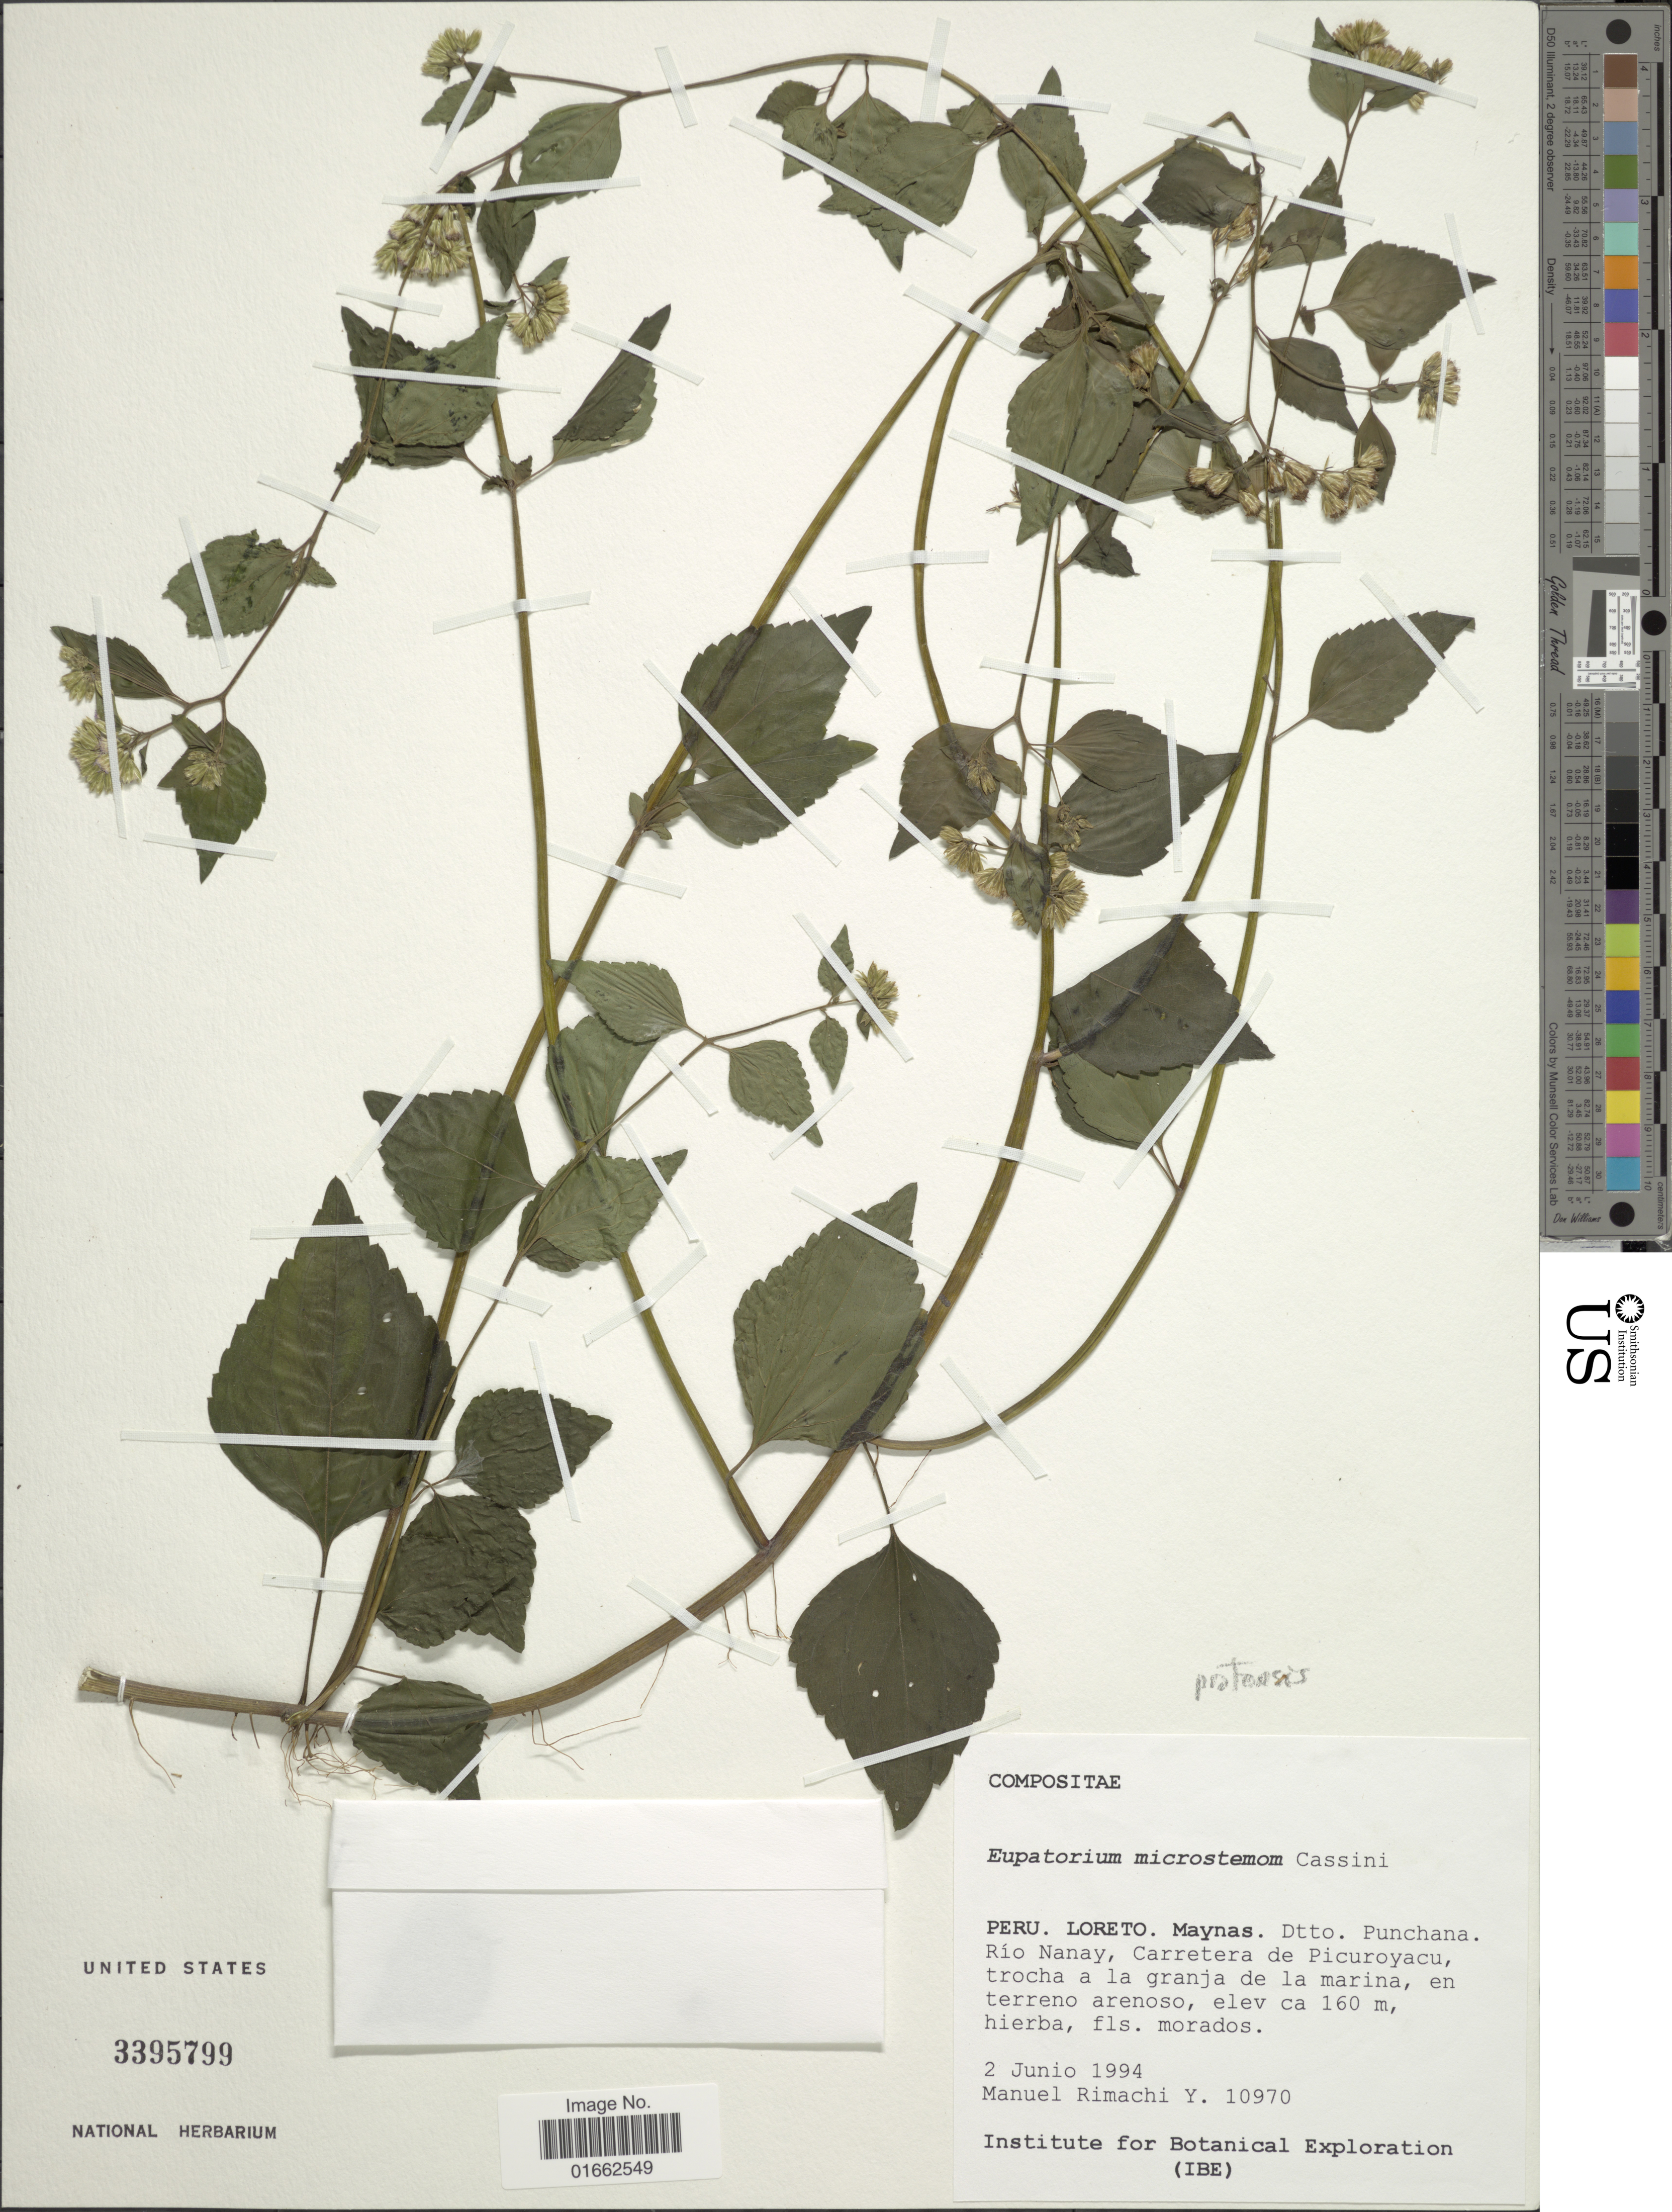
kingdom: Plantae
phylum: Tracheophyta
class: Magnoliopsida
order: Asterales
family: Asteraceae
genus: Fleischmannia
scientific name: Fleischmannia pratensis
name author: (Klatt) R.M. King & H. Rob.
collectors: M. Rimachi Y.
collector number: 10970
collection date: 1994-06-02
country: Peru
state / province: Loreto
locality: Peru. Loreto. Maynas. Dtto. Punchana. Rio Nanay, Carretera de Picuroyacu, trocha a la granja de la marina, en terreno arenoso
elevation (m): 160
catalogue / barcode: US 3395799